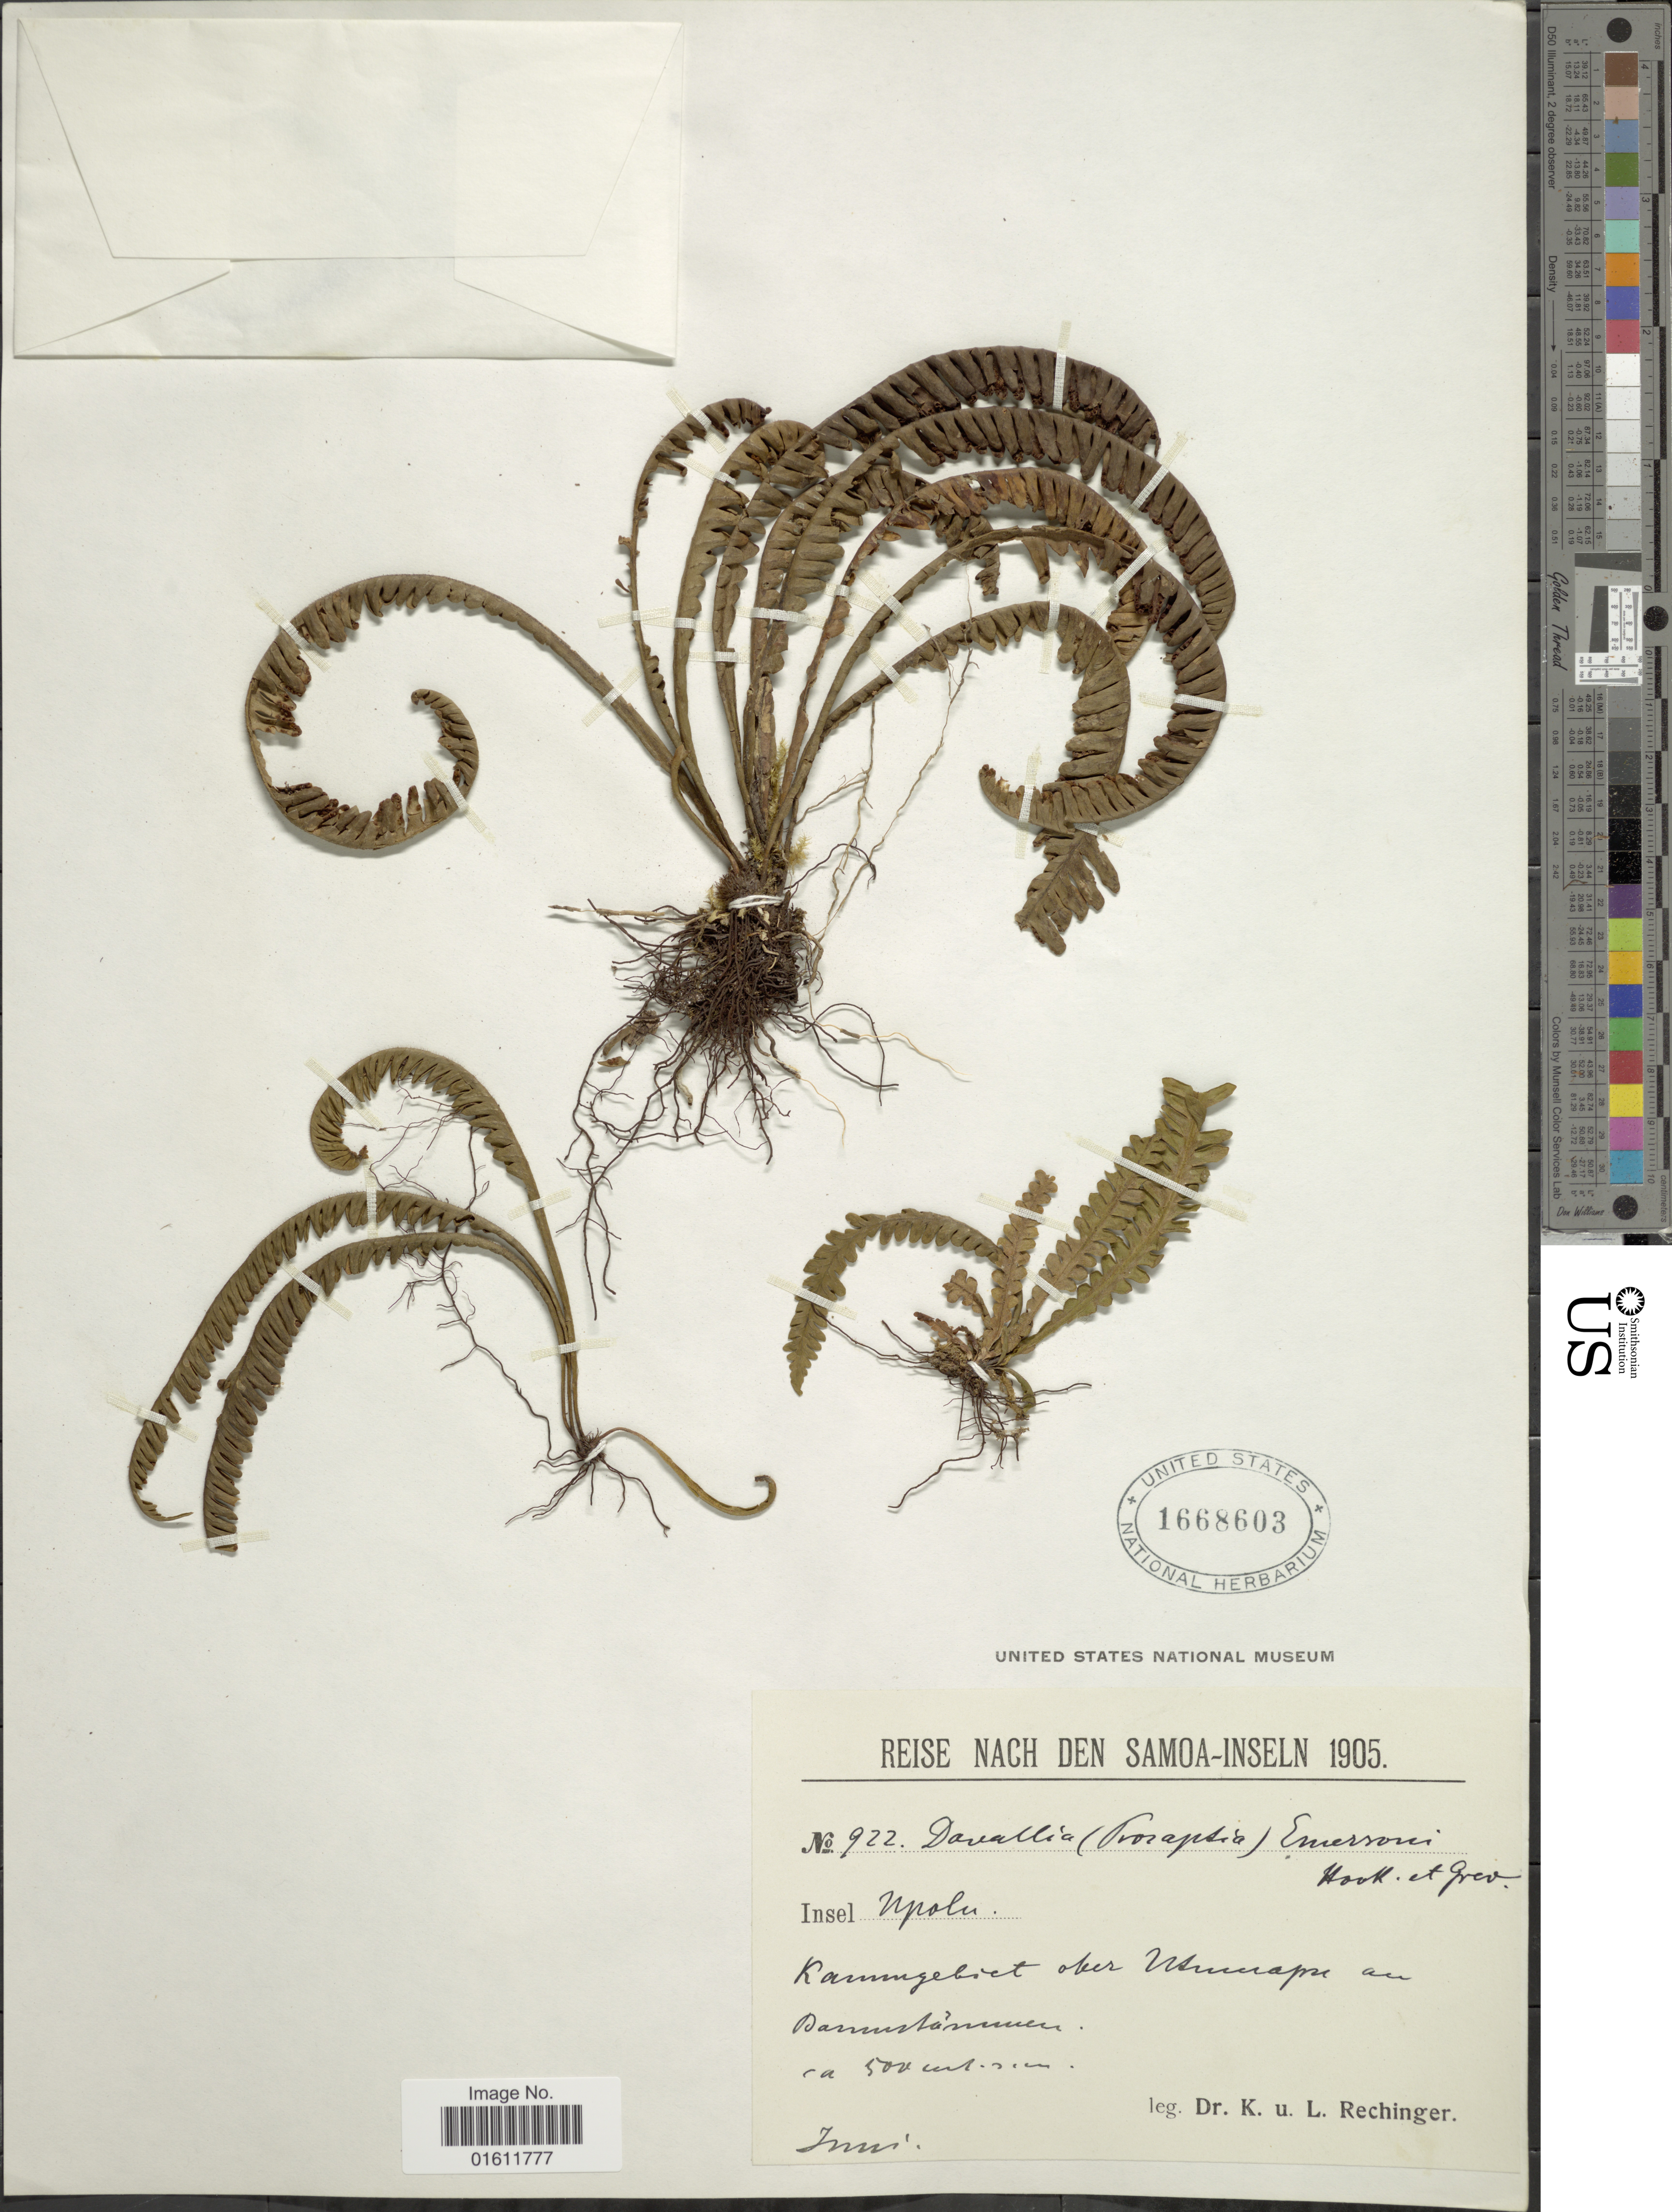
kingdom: Plantae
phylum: Tracheophyta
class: Polypodiopsida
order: Polypodiales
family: Polypodiaceae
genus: Prosaptia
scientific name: Prosaptia alata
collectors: K. Rechinger & L. Rechinger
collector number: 922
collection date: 1905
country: Samoa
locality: Upolu, Kammgebiet ober Usurerapse au Damustammen. [interpreted]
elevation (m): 500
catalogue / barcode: US 1668603